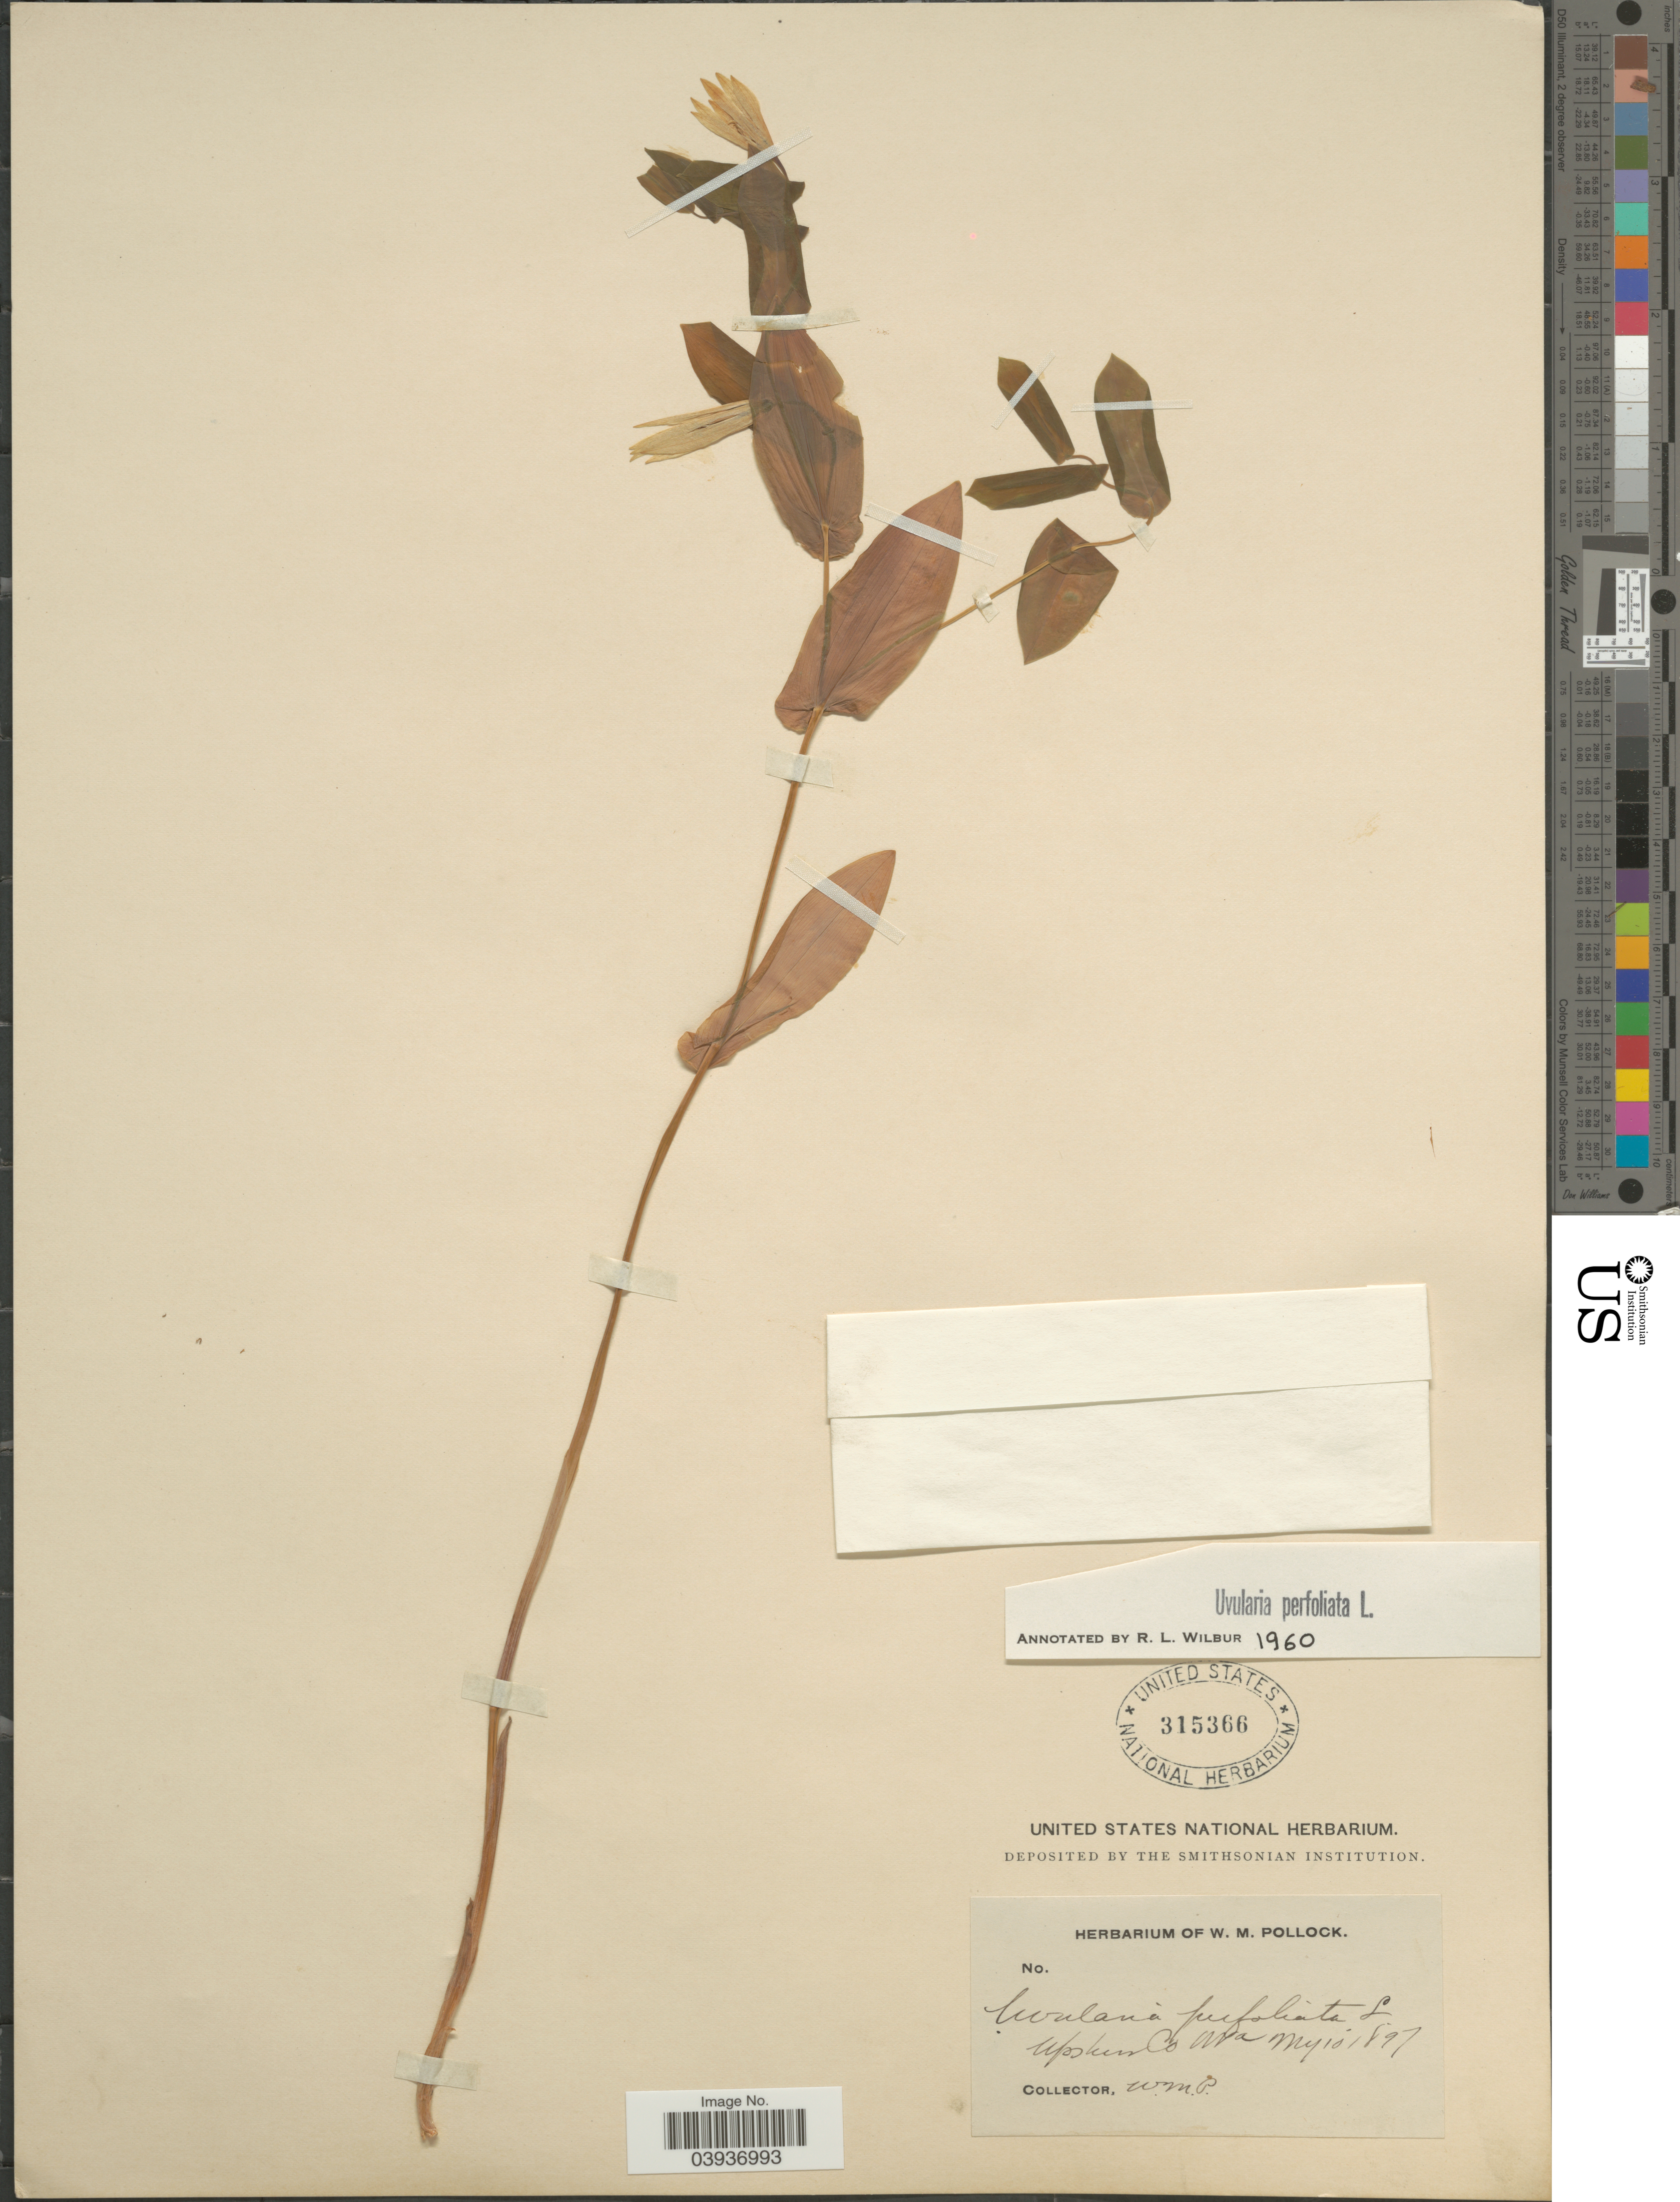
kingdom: Plantae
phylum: Tracheophyta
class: Liliopsida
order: Liliales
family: Colchicaceae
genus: Uvularia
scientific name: Uvularia perfoliata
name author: L.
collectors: W. M. Pollock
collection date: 1897-05-10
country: United States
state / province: West Virginia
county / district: Upshur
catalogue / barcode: US 315366